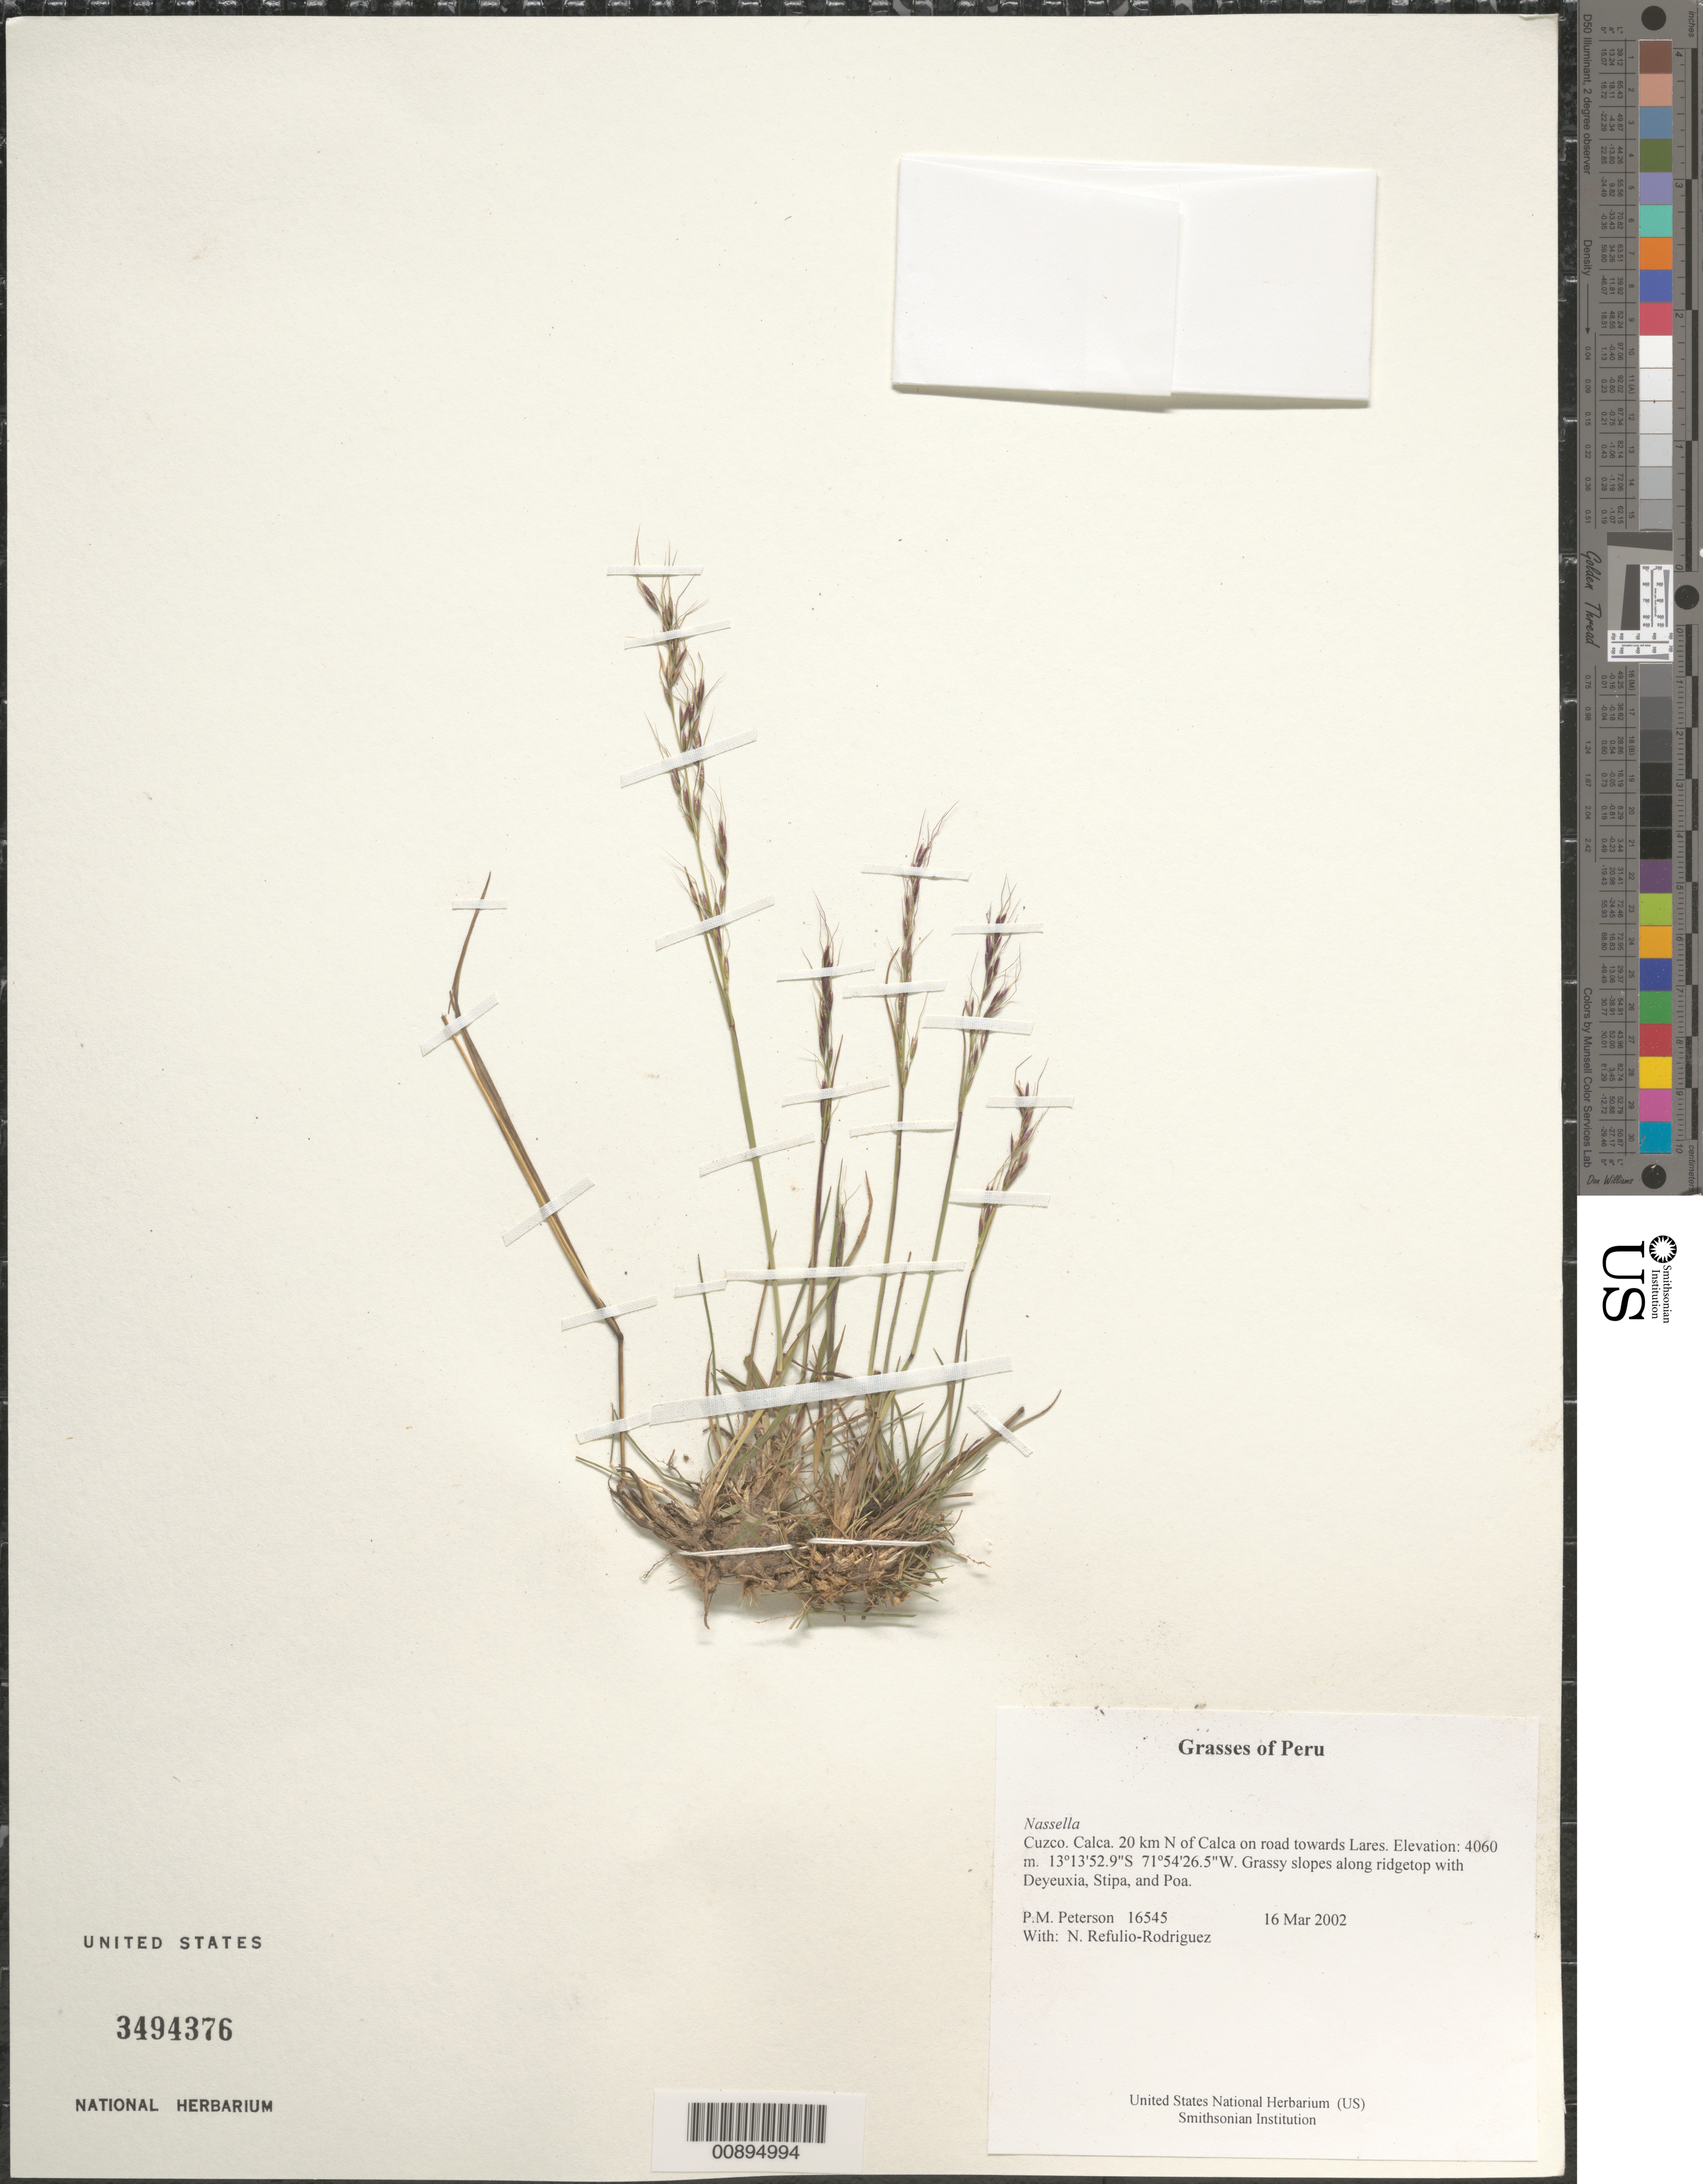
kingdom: Plantae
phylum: Tracheophyta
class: Liliopsida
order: Poales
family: Poaceae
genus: Nassella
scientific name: Nassella sp.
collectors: P. M. Peterson & N. Refulio-Rodríguez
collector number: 16545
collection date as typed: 16 Mar 2002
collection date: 2002-03-16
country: Peru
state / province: Cusco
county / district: Calca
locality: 20 km N of Calca on road towards Lares.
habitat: Grassy slopes along ridgetop with ~Deyeuxia, Stipa, and Poa~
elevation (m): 4060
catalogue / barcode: US 3494376